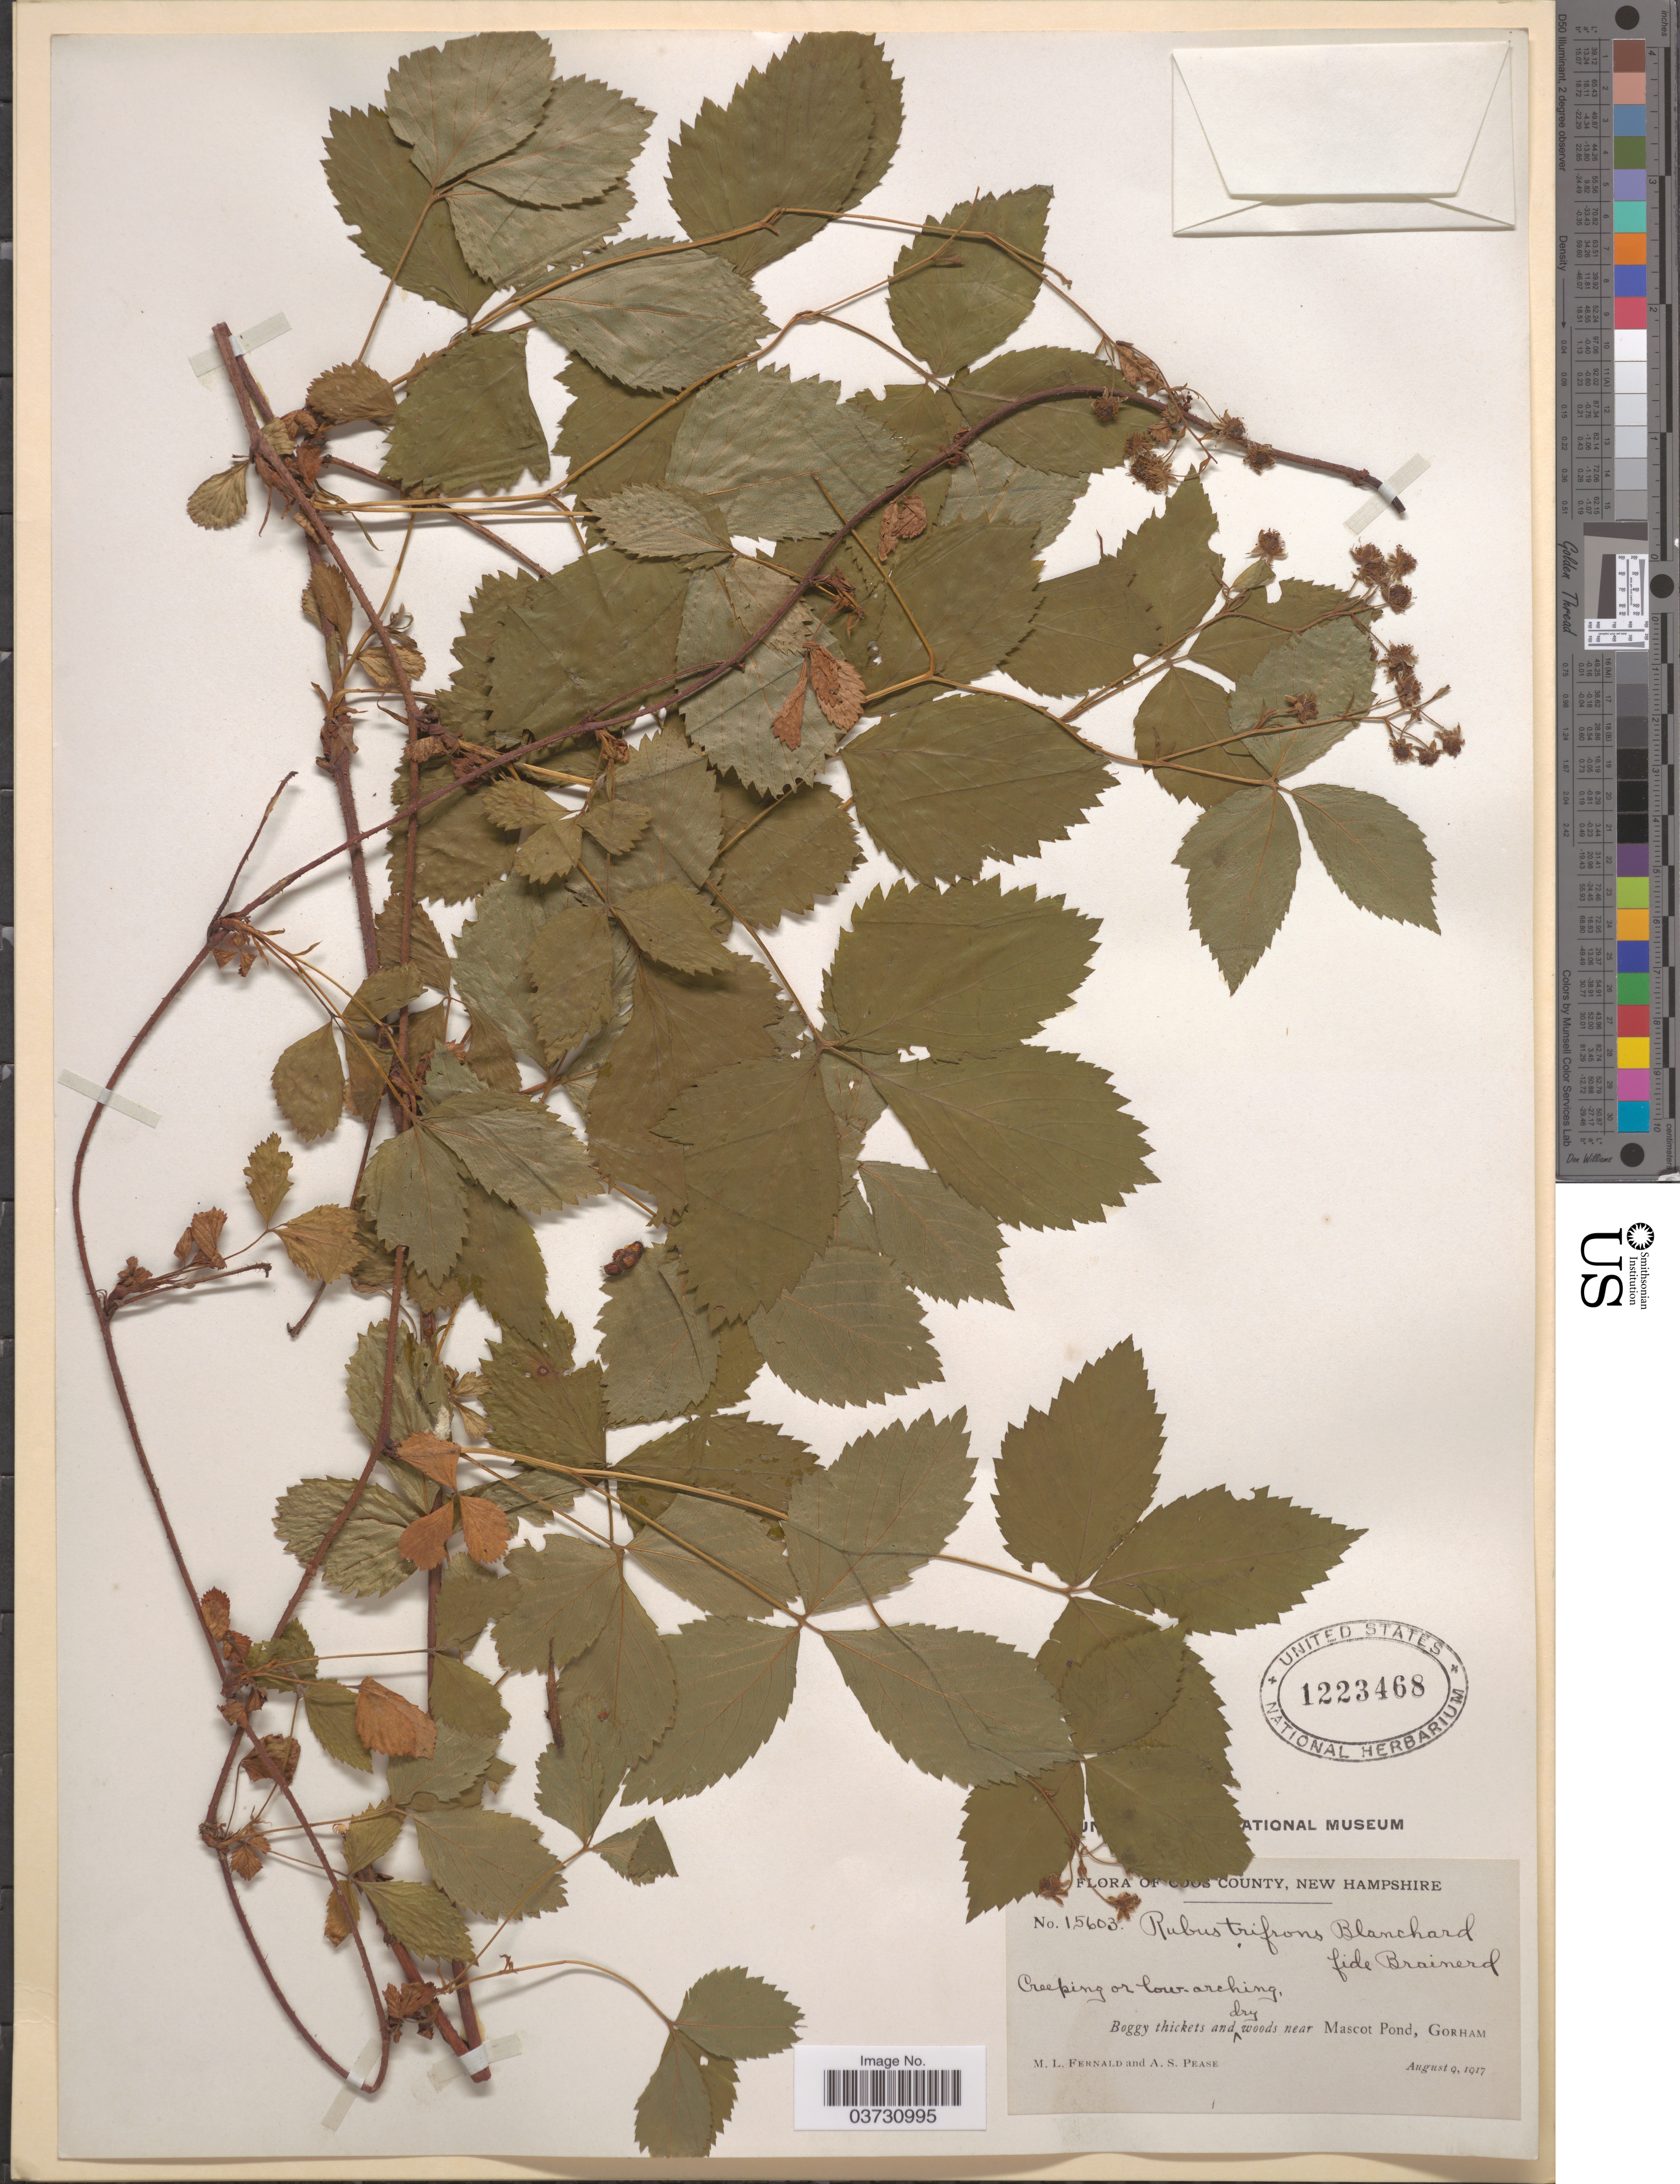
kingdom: Plantae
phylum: Tracheophyta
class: Magnoliopsida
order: Rosales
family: Rosaceae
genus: Rubus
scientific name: Rubus pubescens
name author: Raf.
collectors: M. L. Fernald & A. S. Pease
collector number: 15603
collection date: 1917-08-09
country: United States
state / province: New Hampshire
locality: Coos County. Boggy thicket and dry woods near Mascot Pond, Gorham.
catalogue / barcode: US 1223468